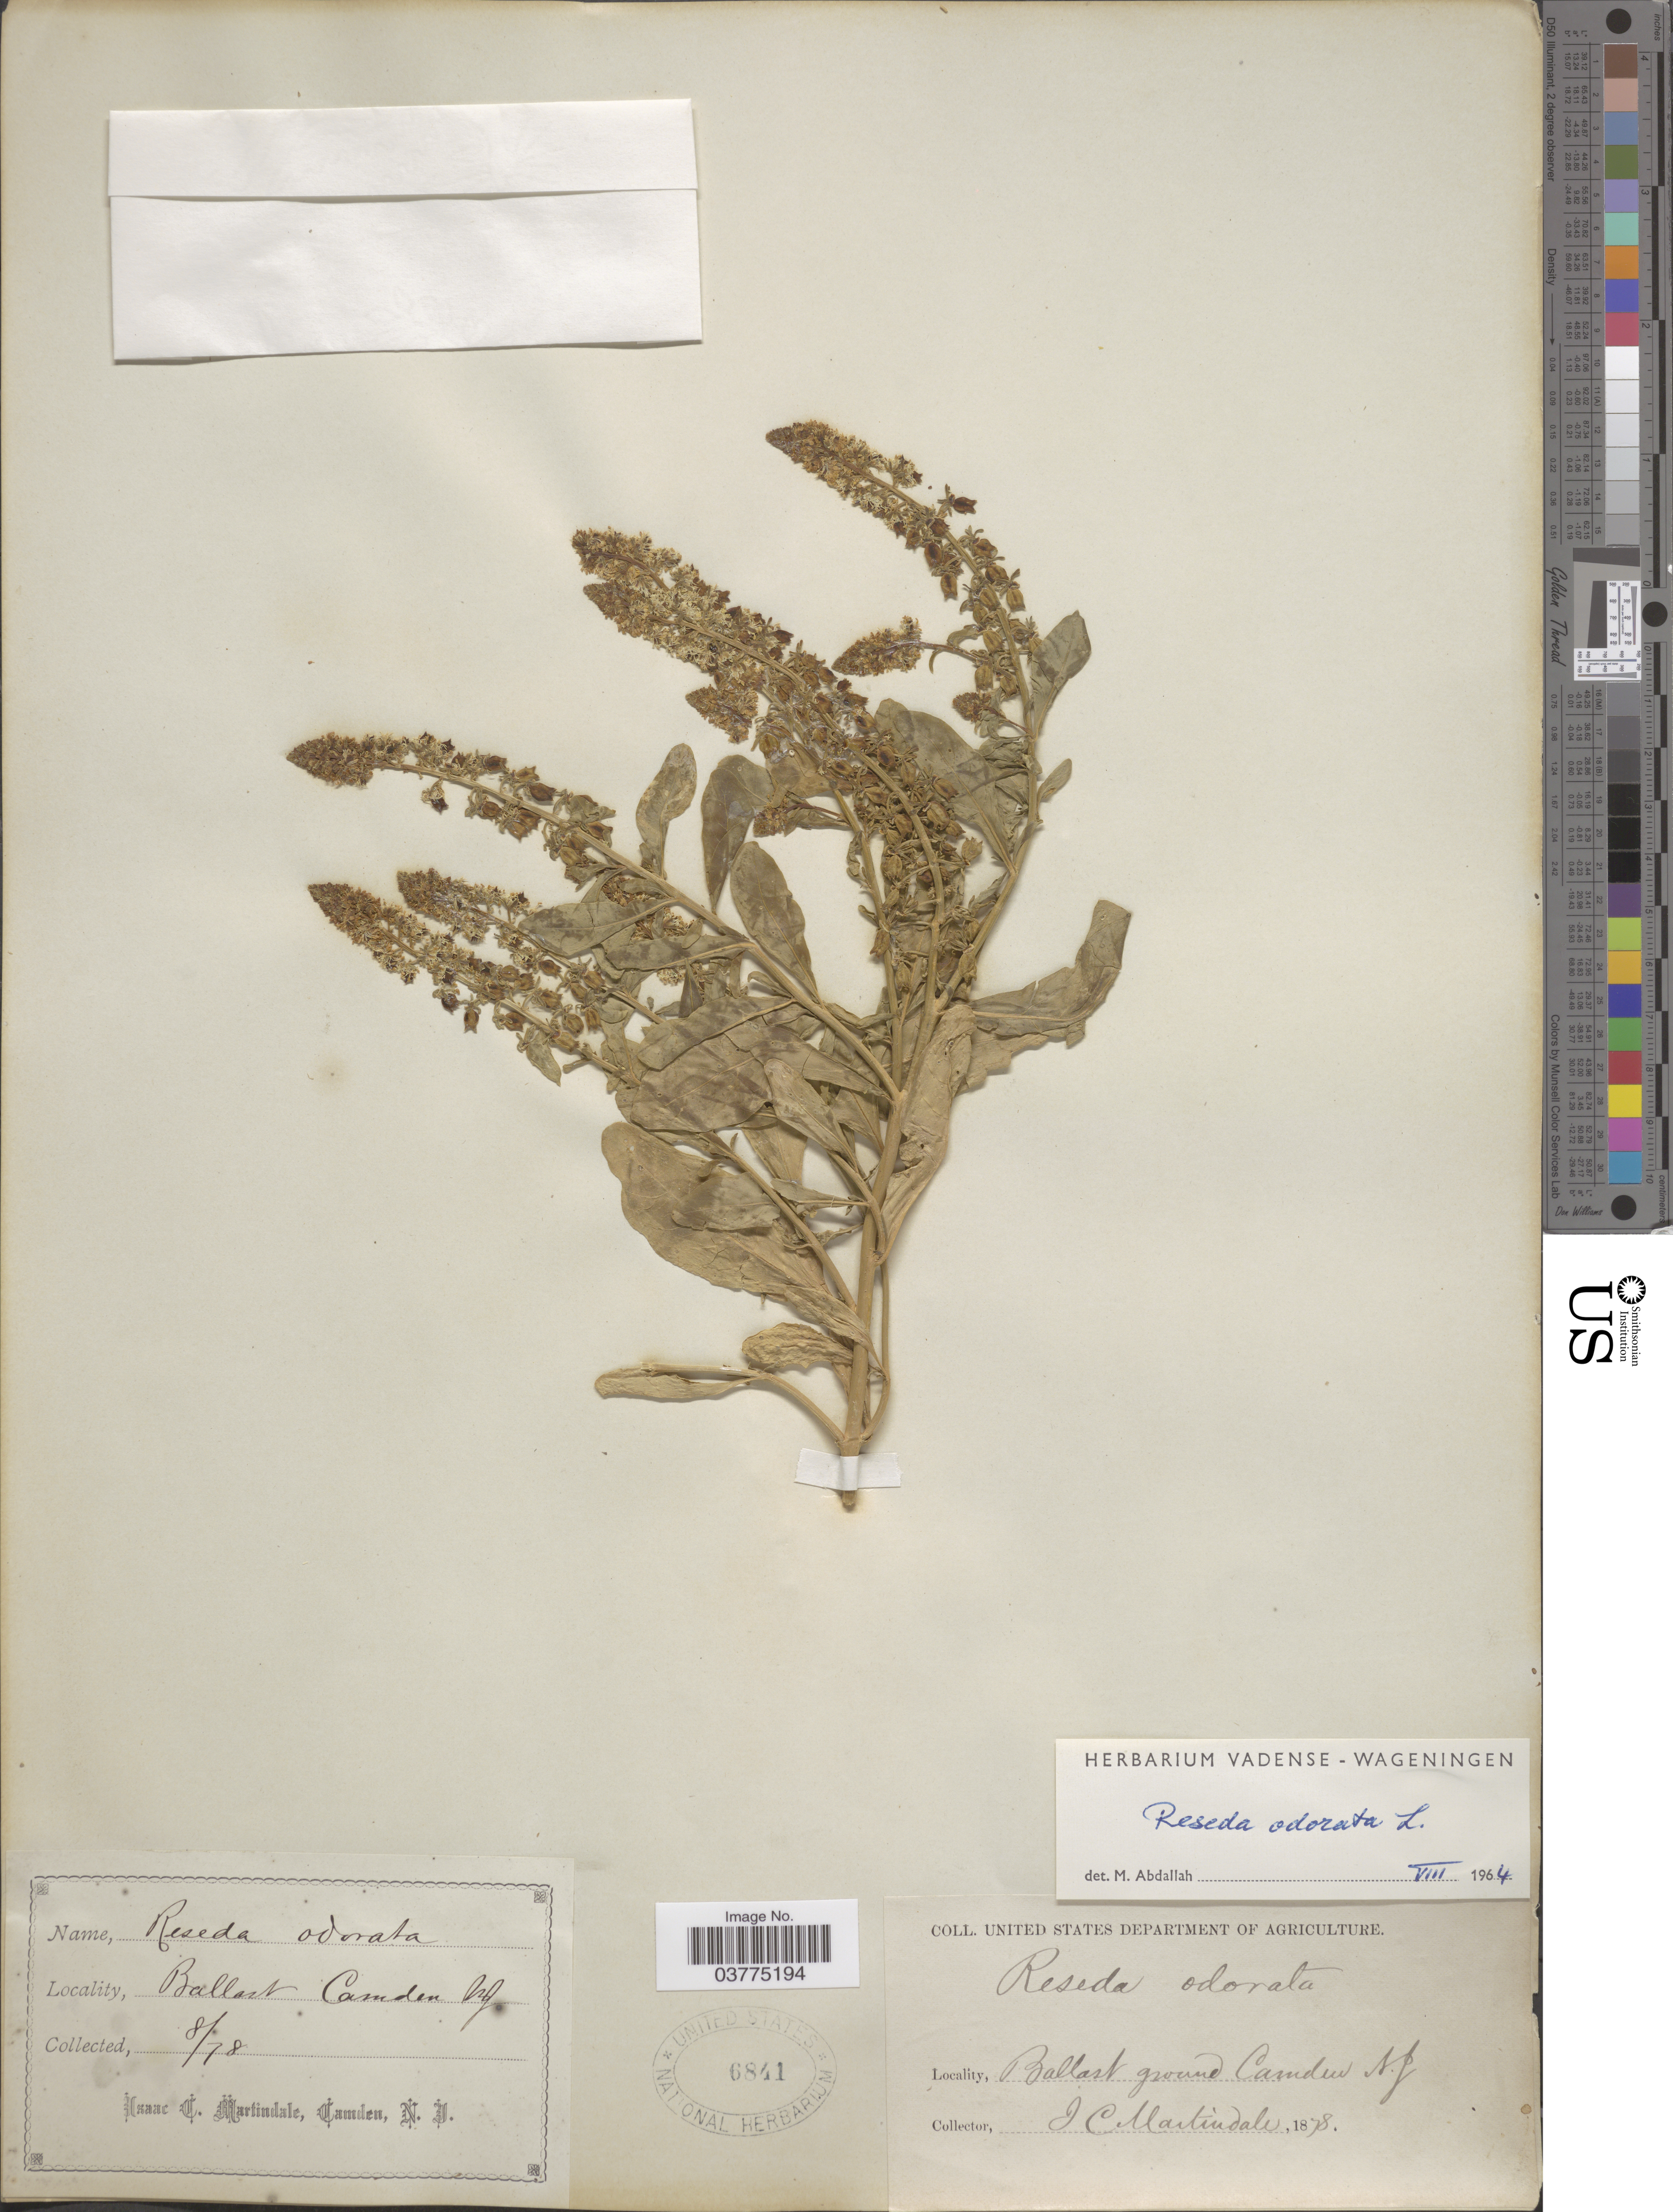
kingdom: Plantae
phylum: Tracheophyta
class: Magnoliopsida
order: Brassicales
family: Resedaceae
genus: Reseda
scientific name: Reseda odorata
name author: L.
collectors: I. C. Martindale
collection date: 1878-08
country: United States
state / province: New Jersey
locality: Ballast ground, Camden.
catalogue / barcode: US 6841